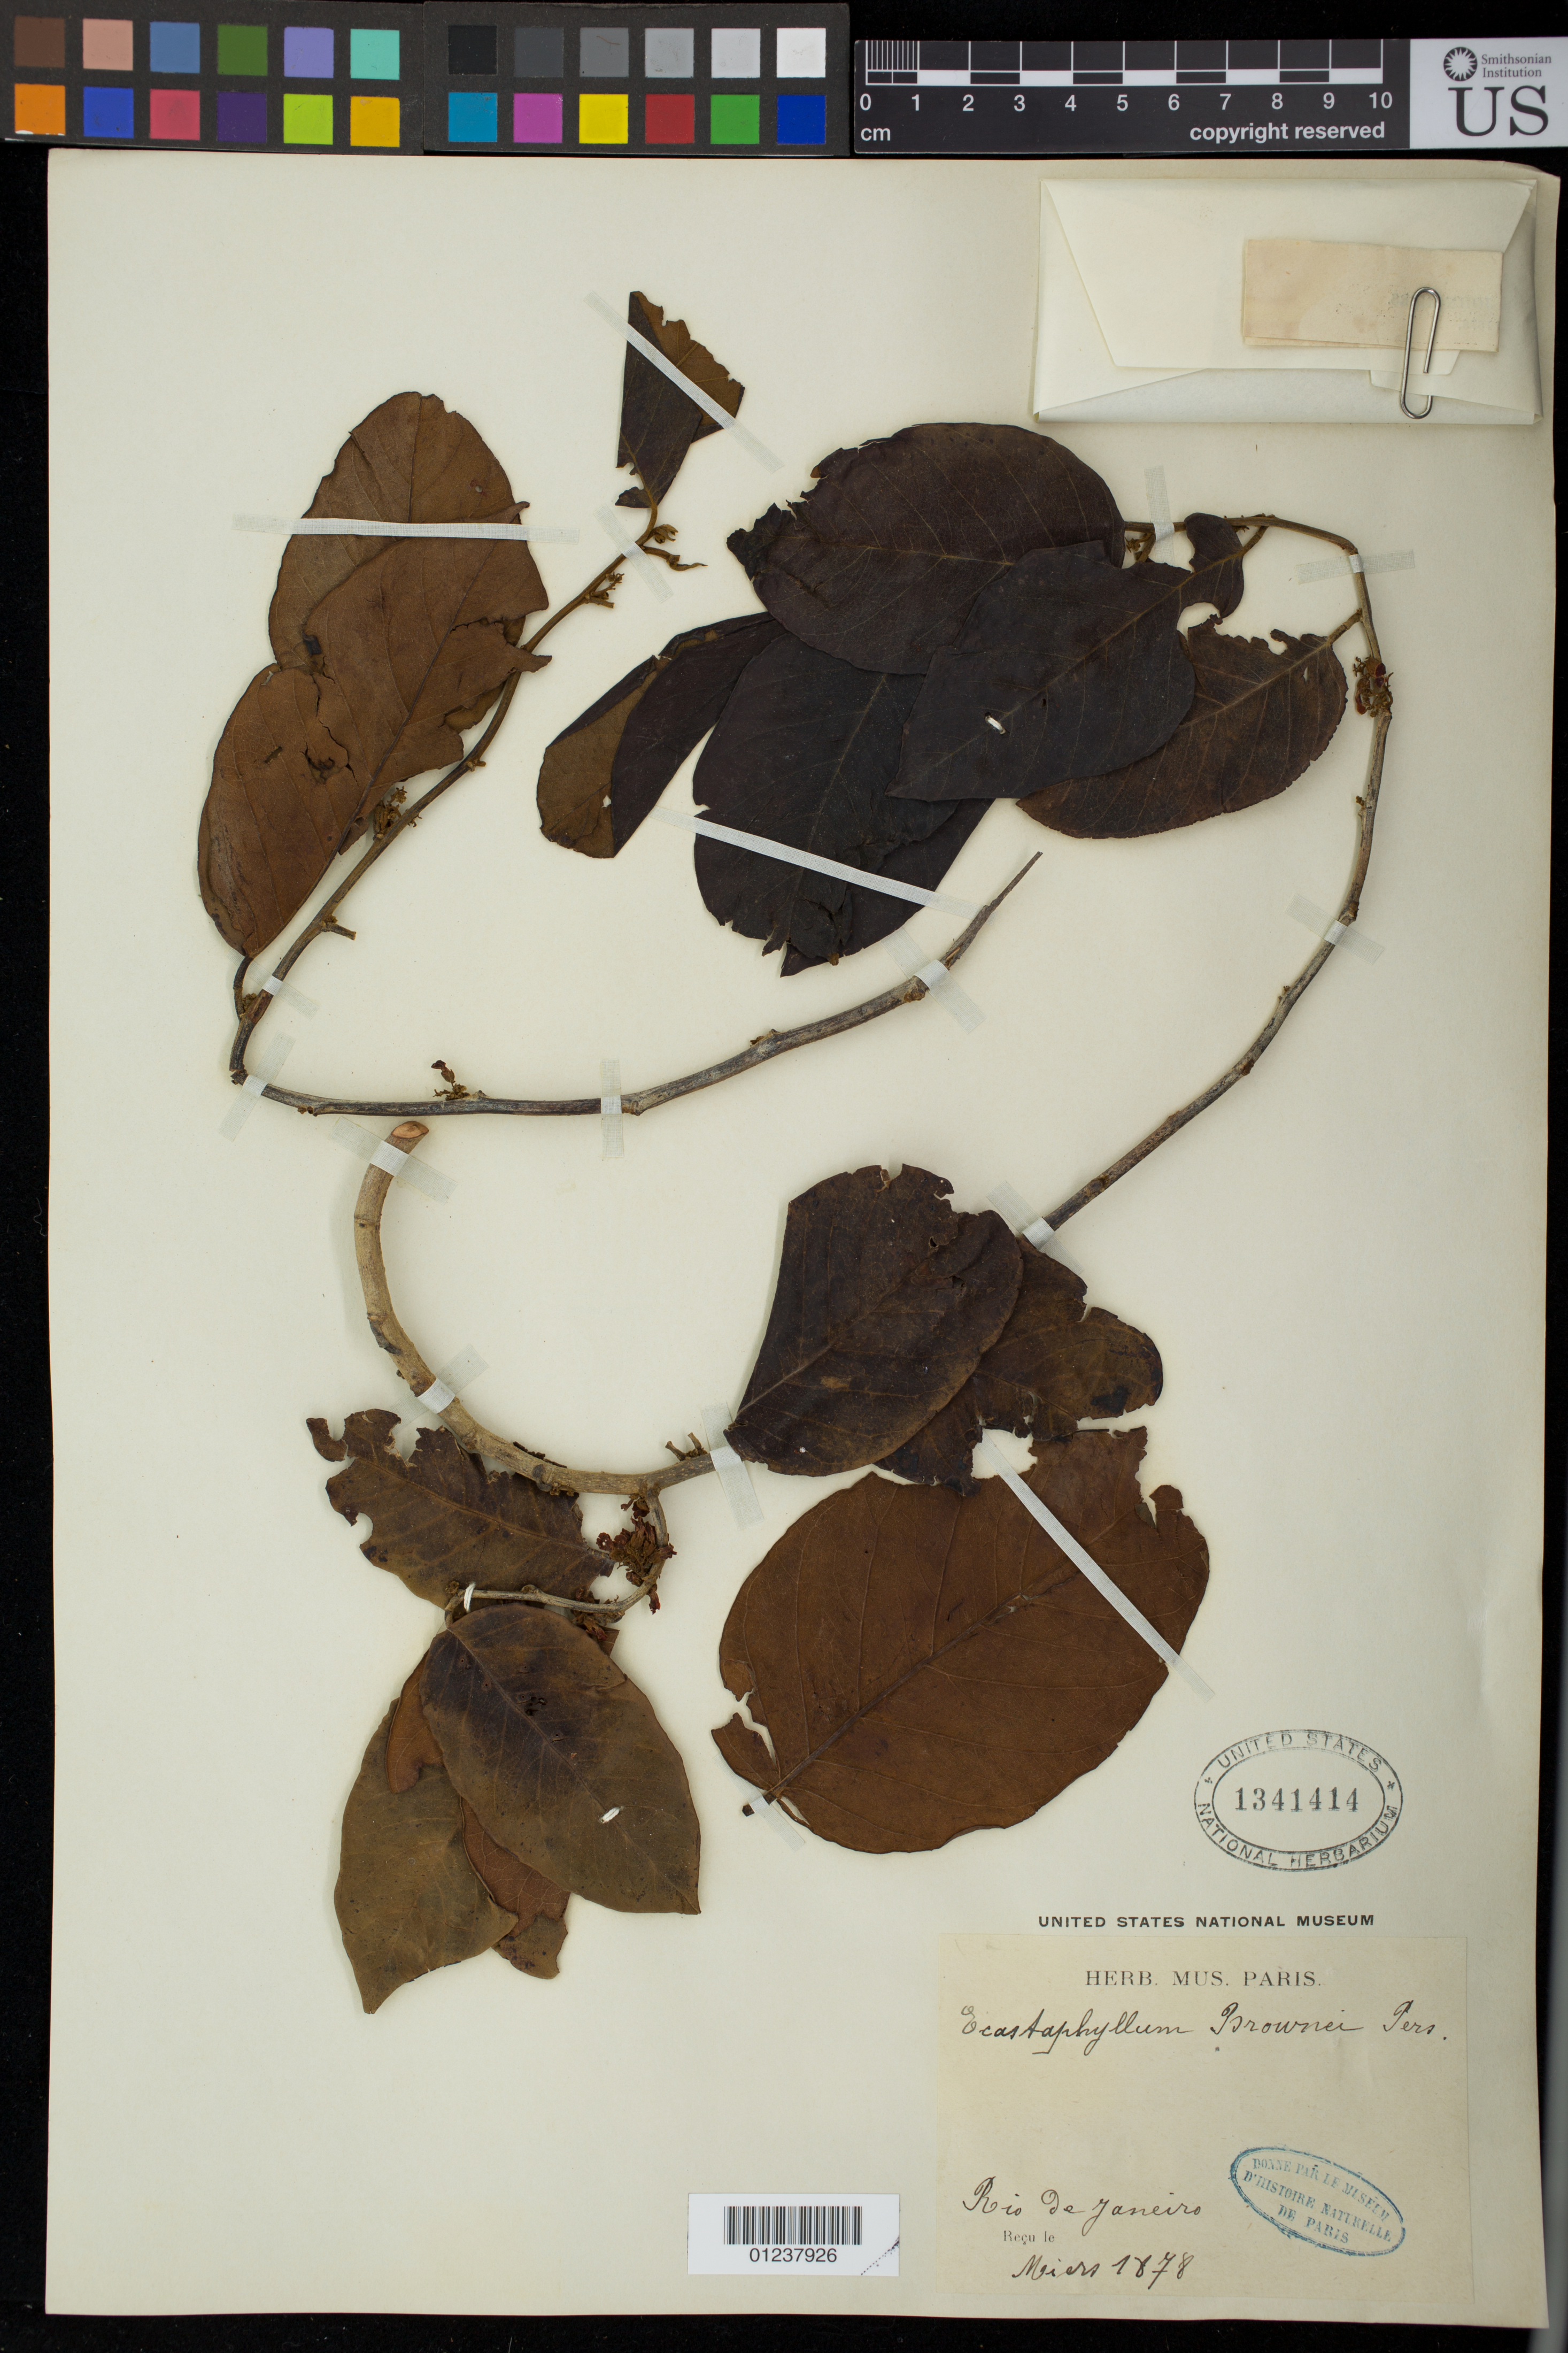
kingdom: Plantae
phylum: Tracheophyta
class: Magnoliopsida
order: Fabales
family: Fabaceae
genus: Dalbergia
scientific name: Dalbergia ecastaphyllum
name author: (L.) Taub.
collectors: Meiers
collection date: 1878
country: Brazil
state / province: Rio de Janeiro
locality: Rio de Janeiro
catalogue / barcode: US 1341414